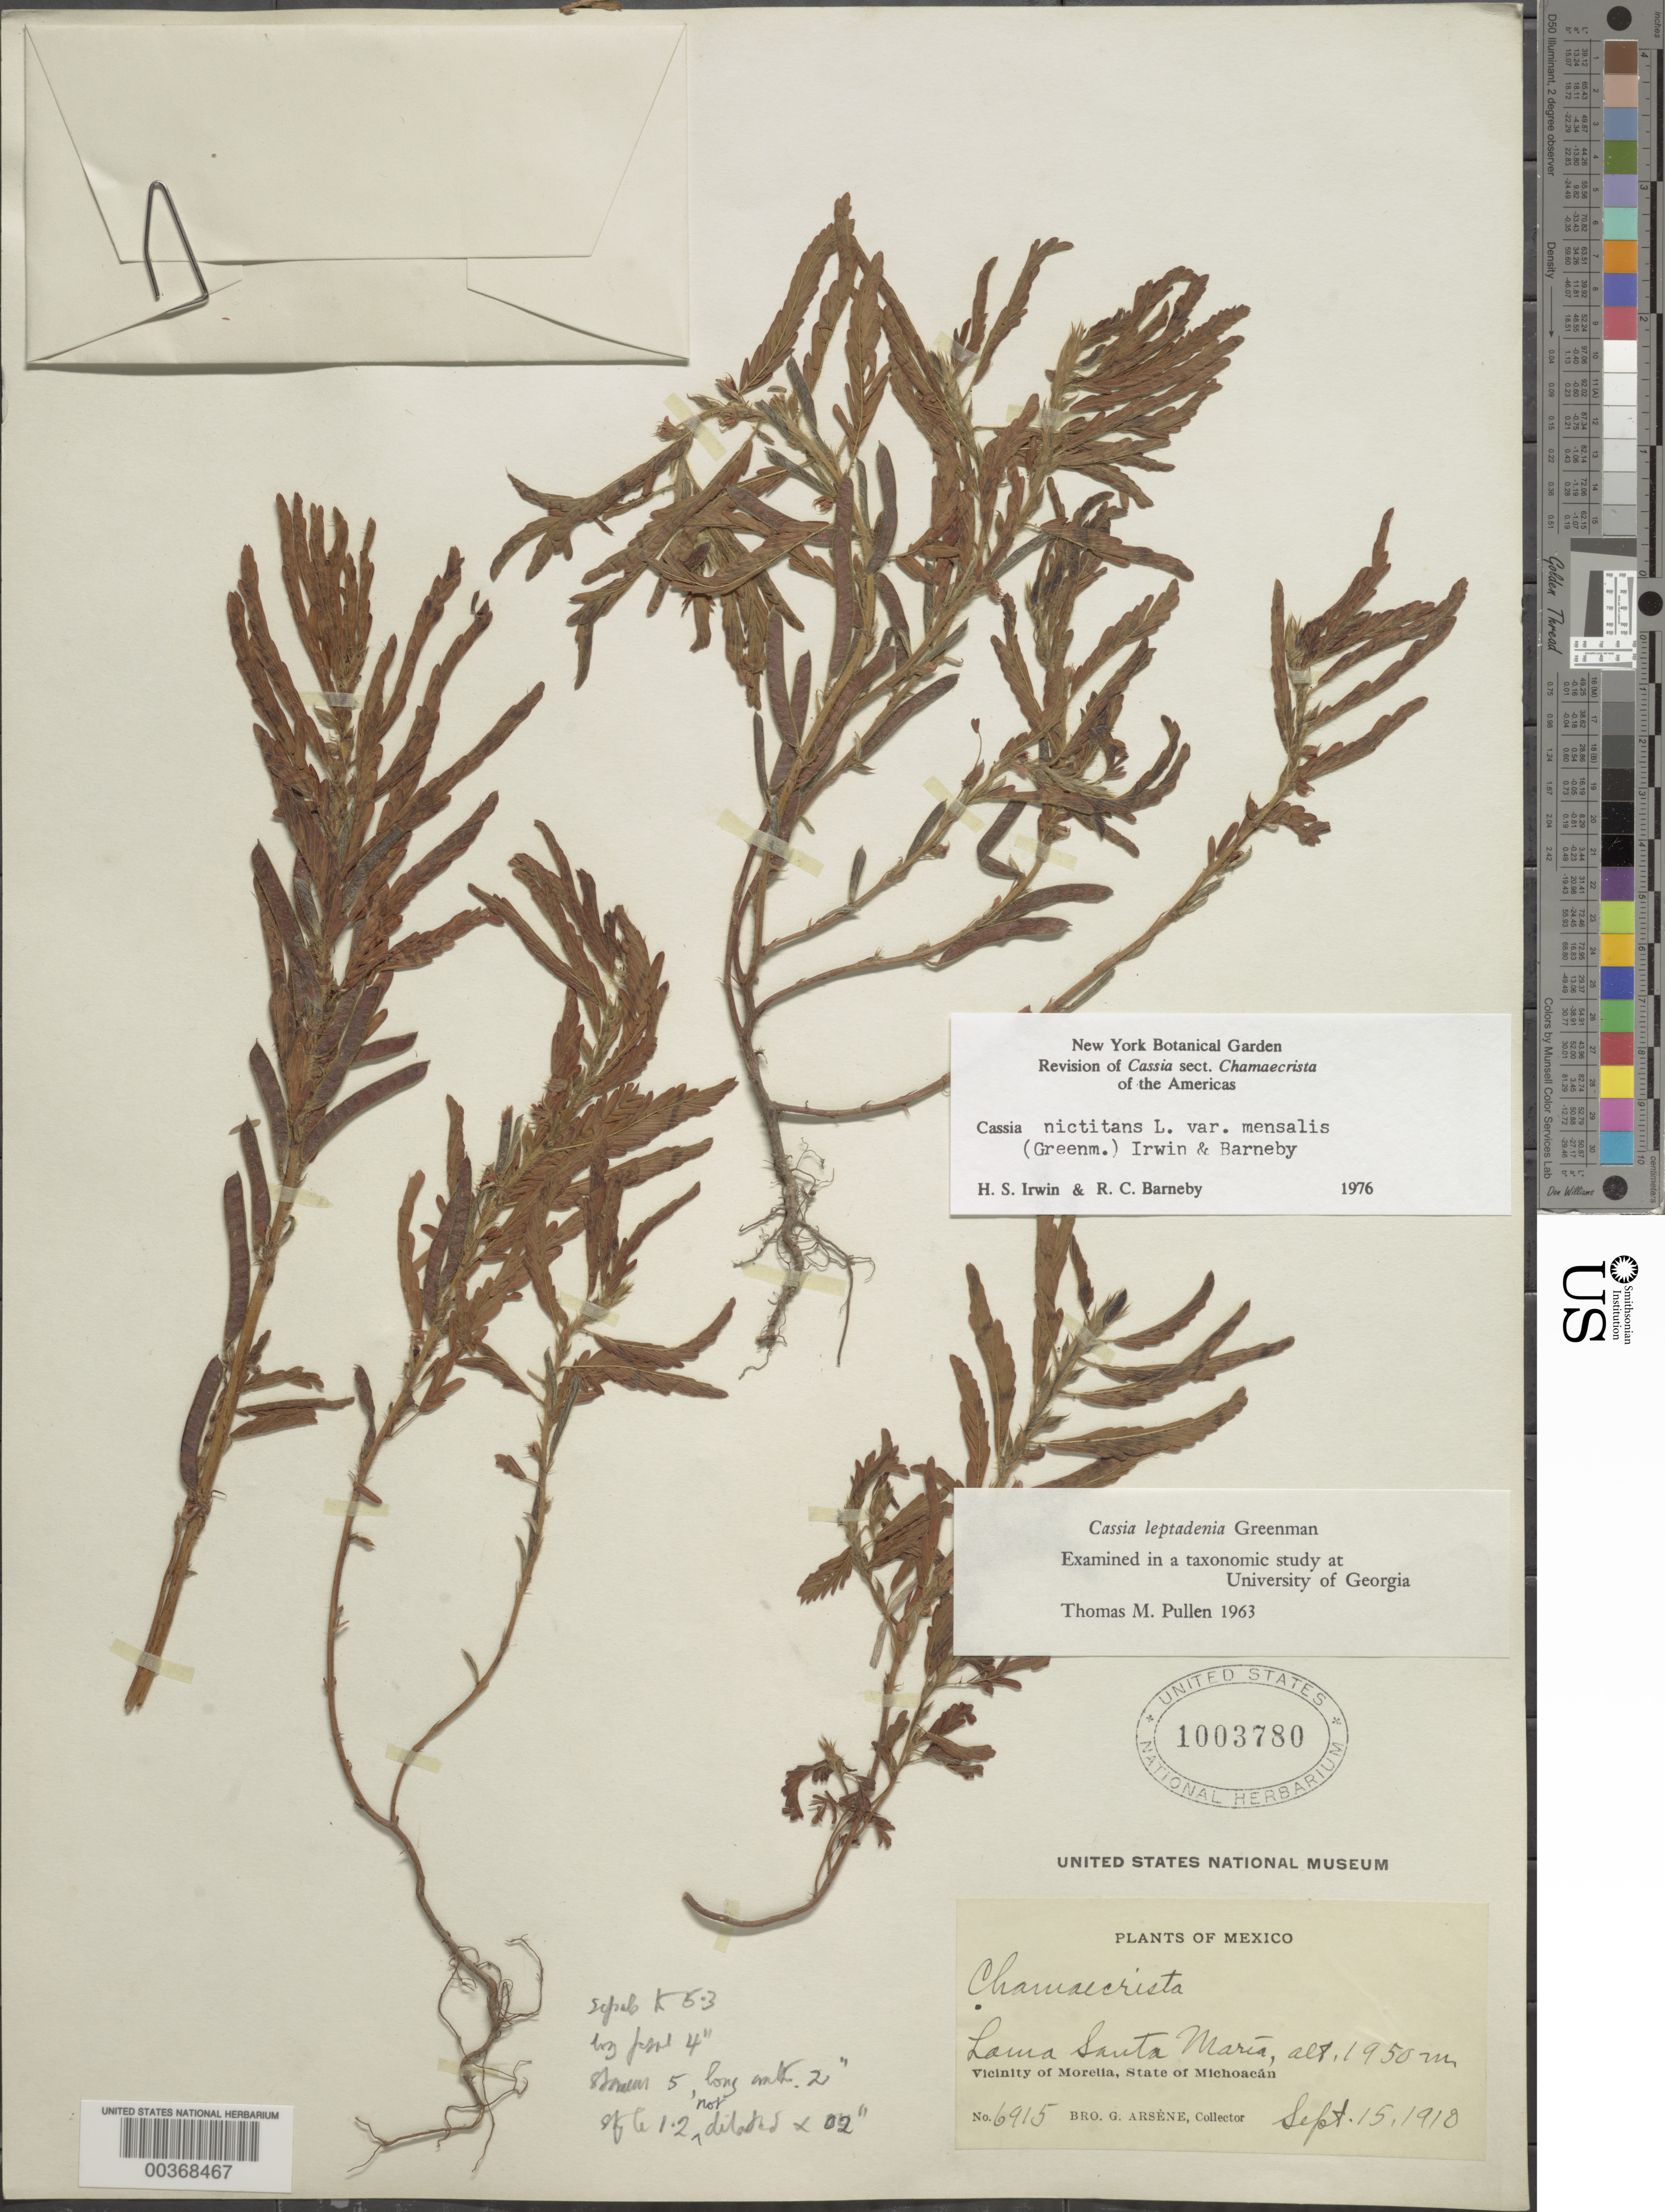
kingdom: Plantae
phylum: Tracheophyta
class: Magnoliopsida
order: Fabales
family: Fabaceae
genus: Chamaecrista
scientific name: Chamaecrista nictitans var. mensalis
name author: (Greenm.) H.S. Irwin & Barneby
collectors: Bro. G. Arsène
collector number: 6915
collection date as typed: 15 Sep 1910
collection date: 1910-09-15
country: Mexico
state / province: Michoacán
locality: Lama Santa Maria; vicinity of Morella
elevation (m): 1950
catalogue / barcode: US 1003780